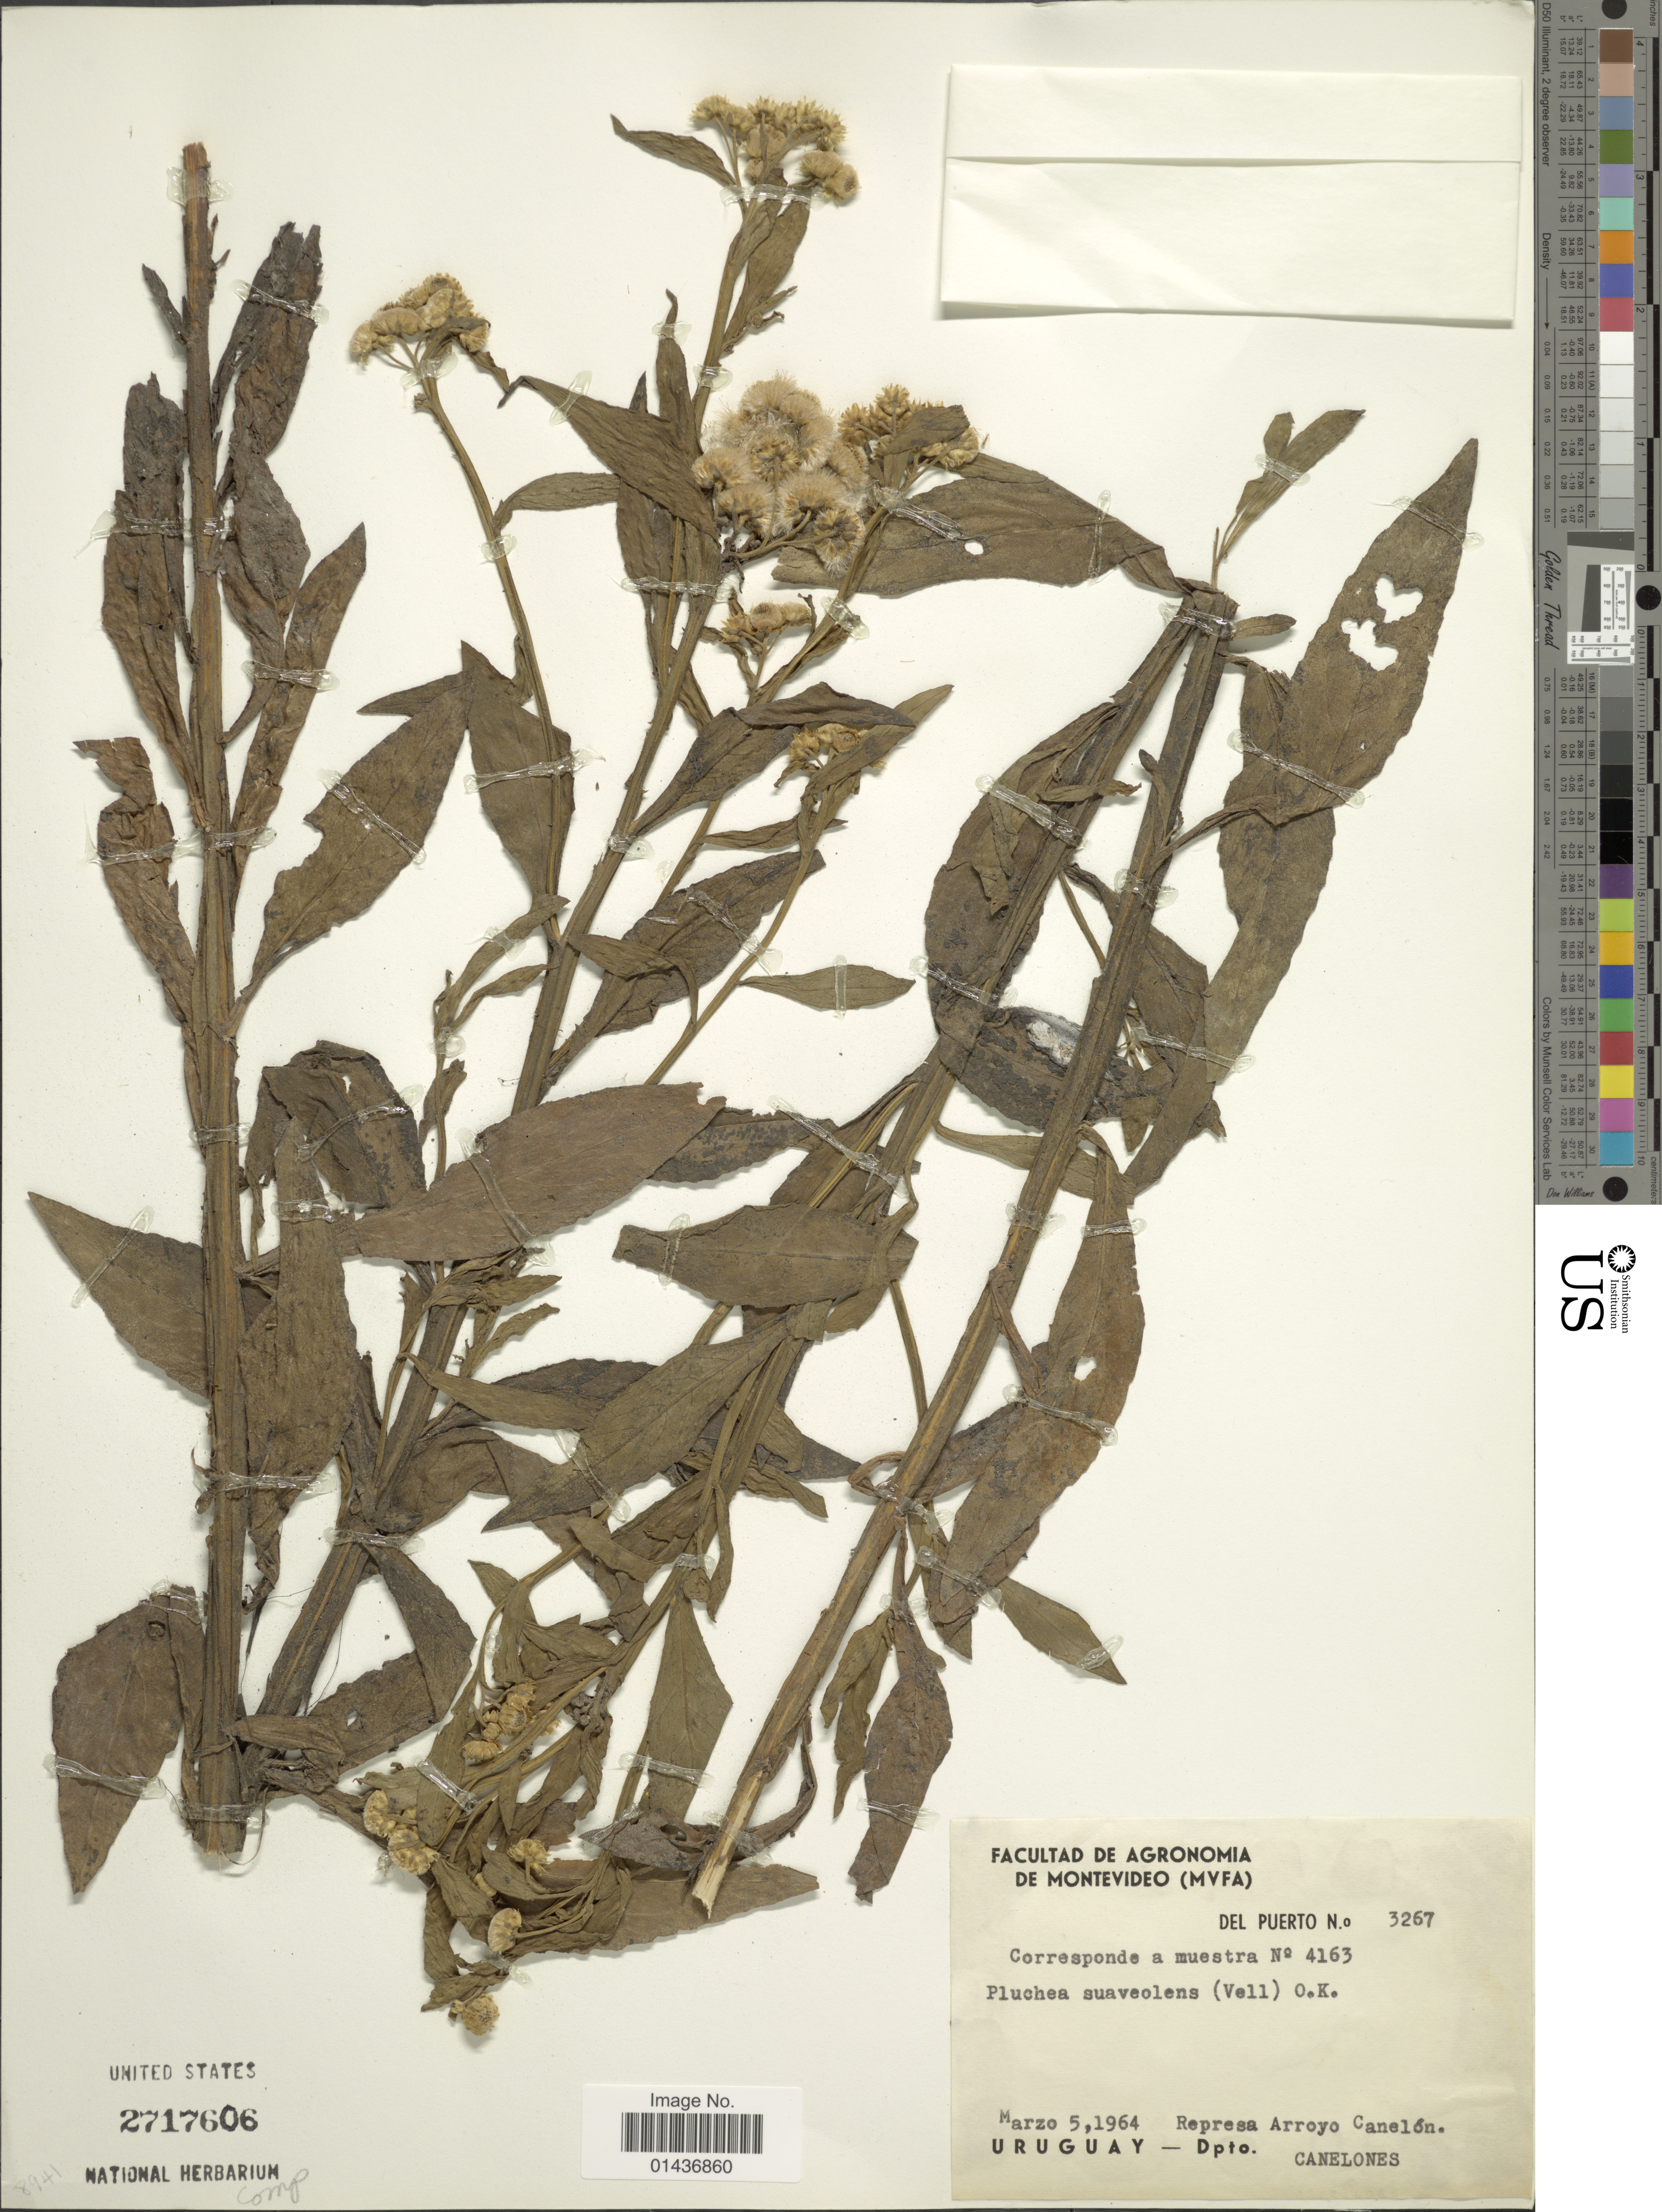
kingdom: Plantae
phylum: Tracheophyta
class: Magnoliopsida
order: Asterales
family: Asteraceae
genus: Pluchea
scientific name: Pluchea suaveolens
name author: (Vell.) Kuntze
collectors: Del Puerto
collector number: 3267/4163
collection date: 1964-03-05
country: Uruguay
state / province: Canelones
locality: Represa Arroyo Canelon, Dpto. Canelones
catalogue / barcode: US 271706